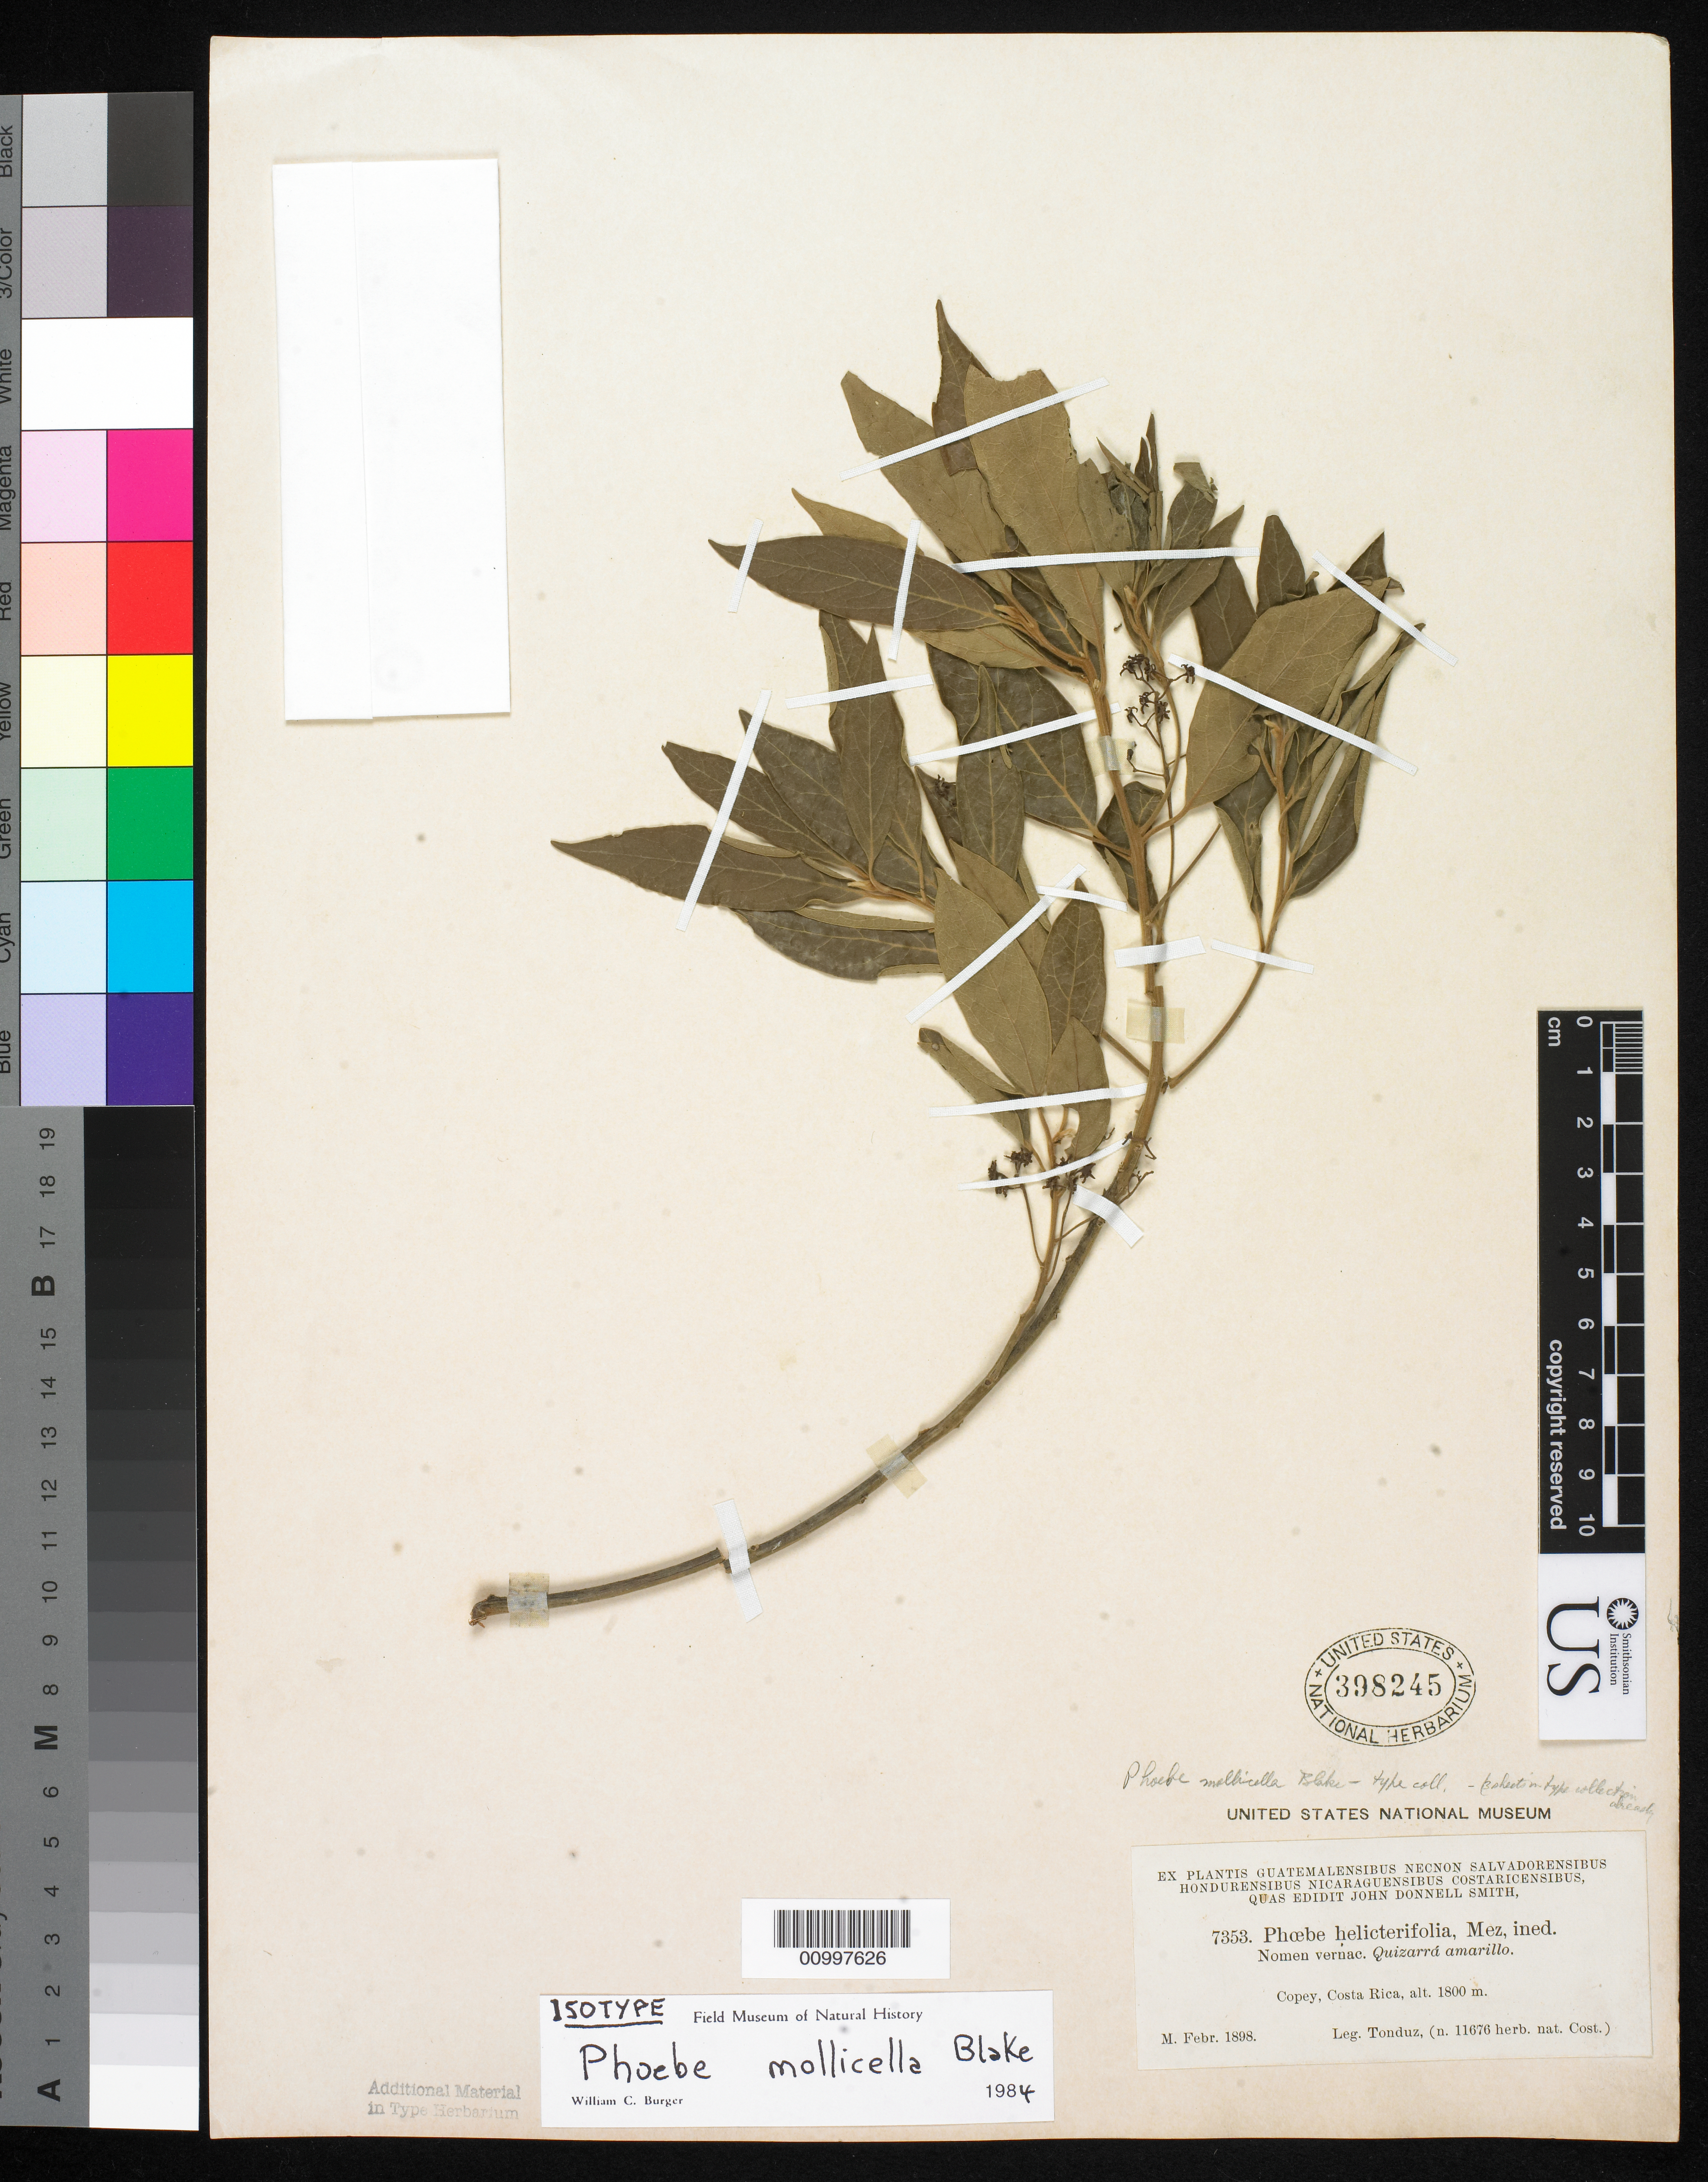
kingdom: Plantae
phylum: Tracheophyta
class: Magnoliopsida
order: Laurales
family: Lauraceae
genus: Phoebe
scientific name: Phoebe mollicella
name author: S.F. Blake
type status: Isotype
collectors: A. Tonduz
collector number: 11676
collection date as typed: Feb 1898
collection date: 1898-02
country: Costa Rica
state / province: San José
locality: Copey.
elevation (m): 1800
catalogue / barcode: US 398245